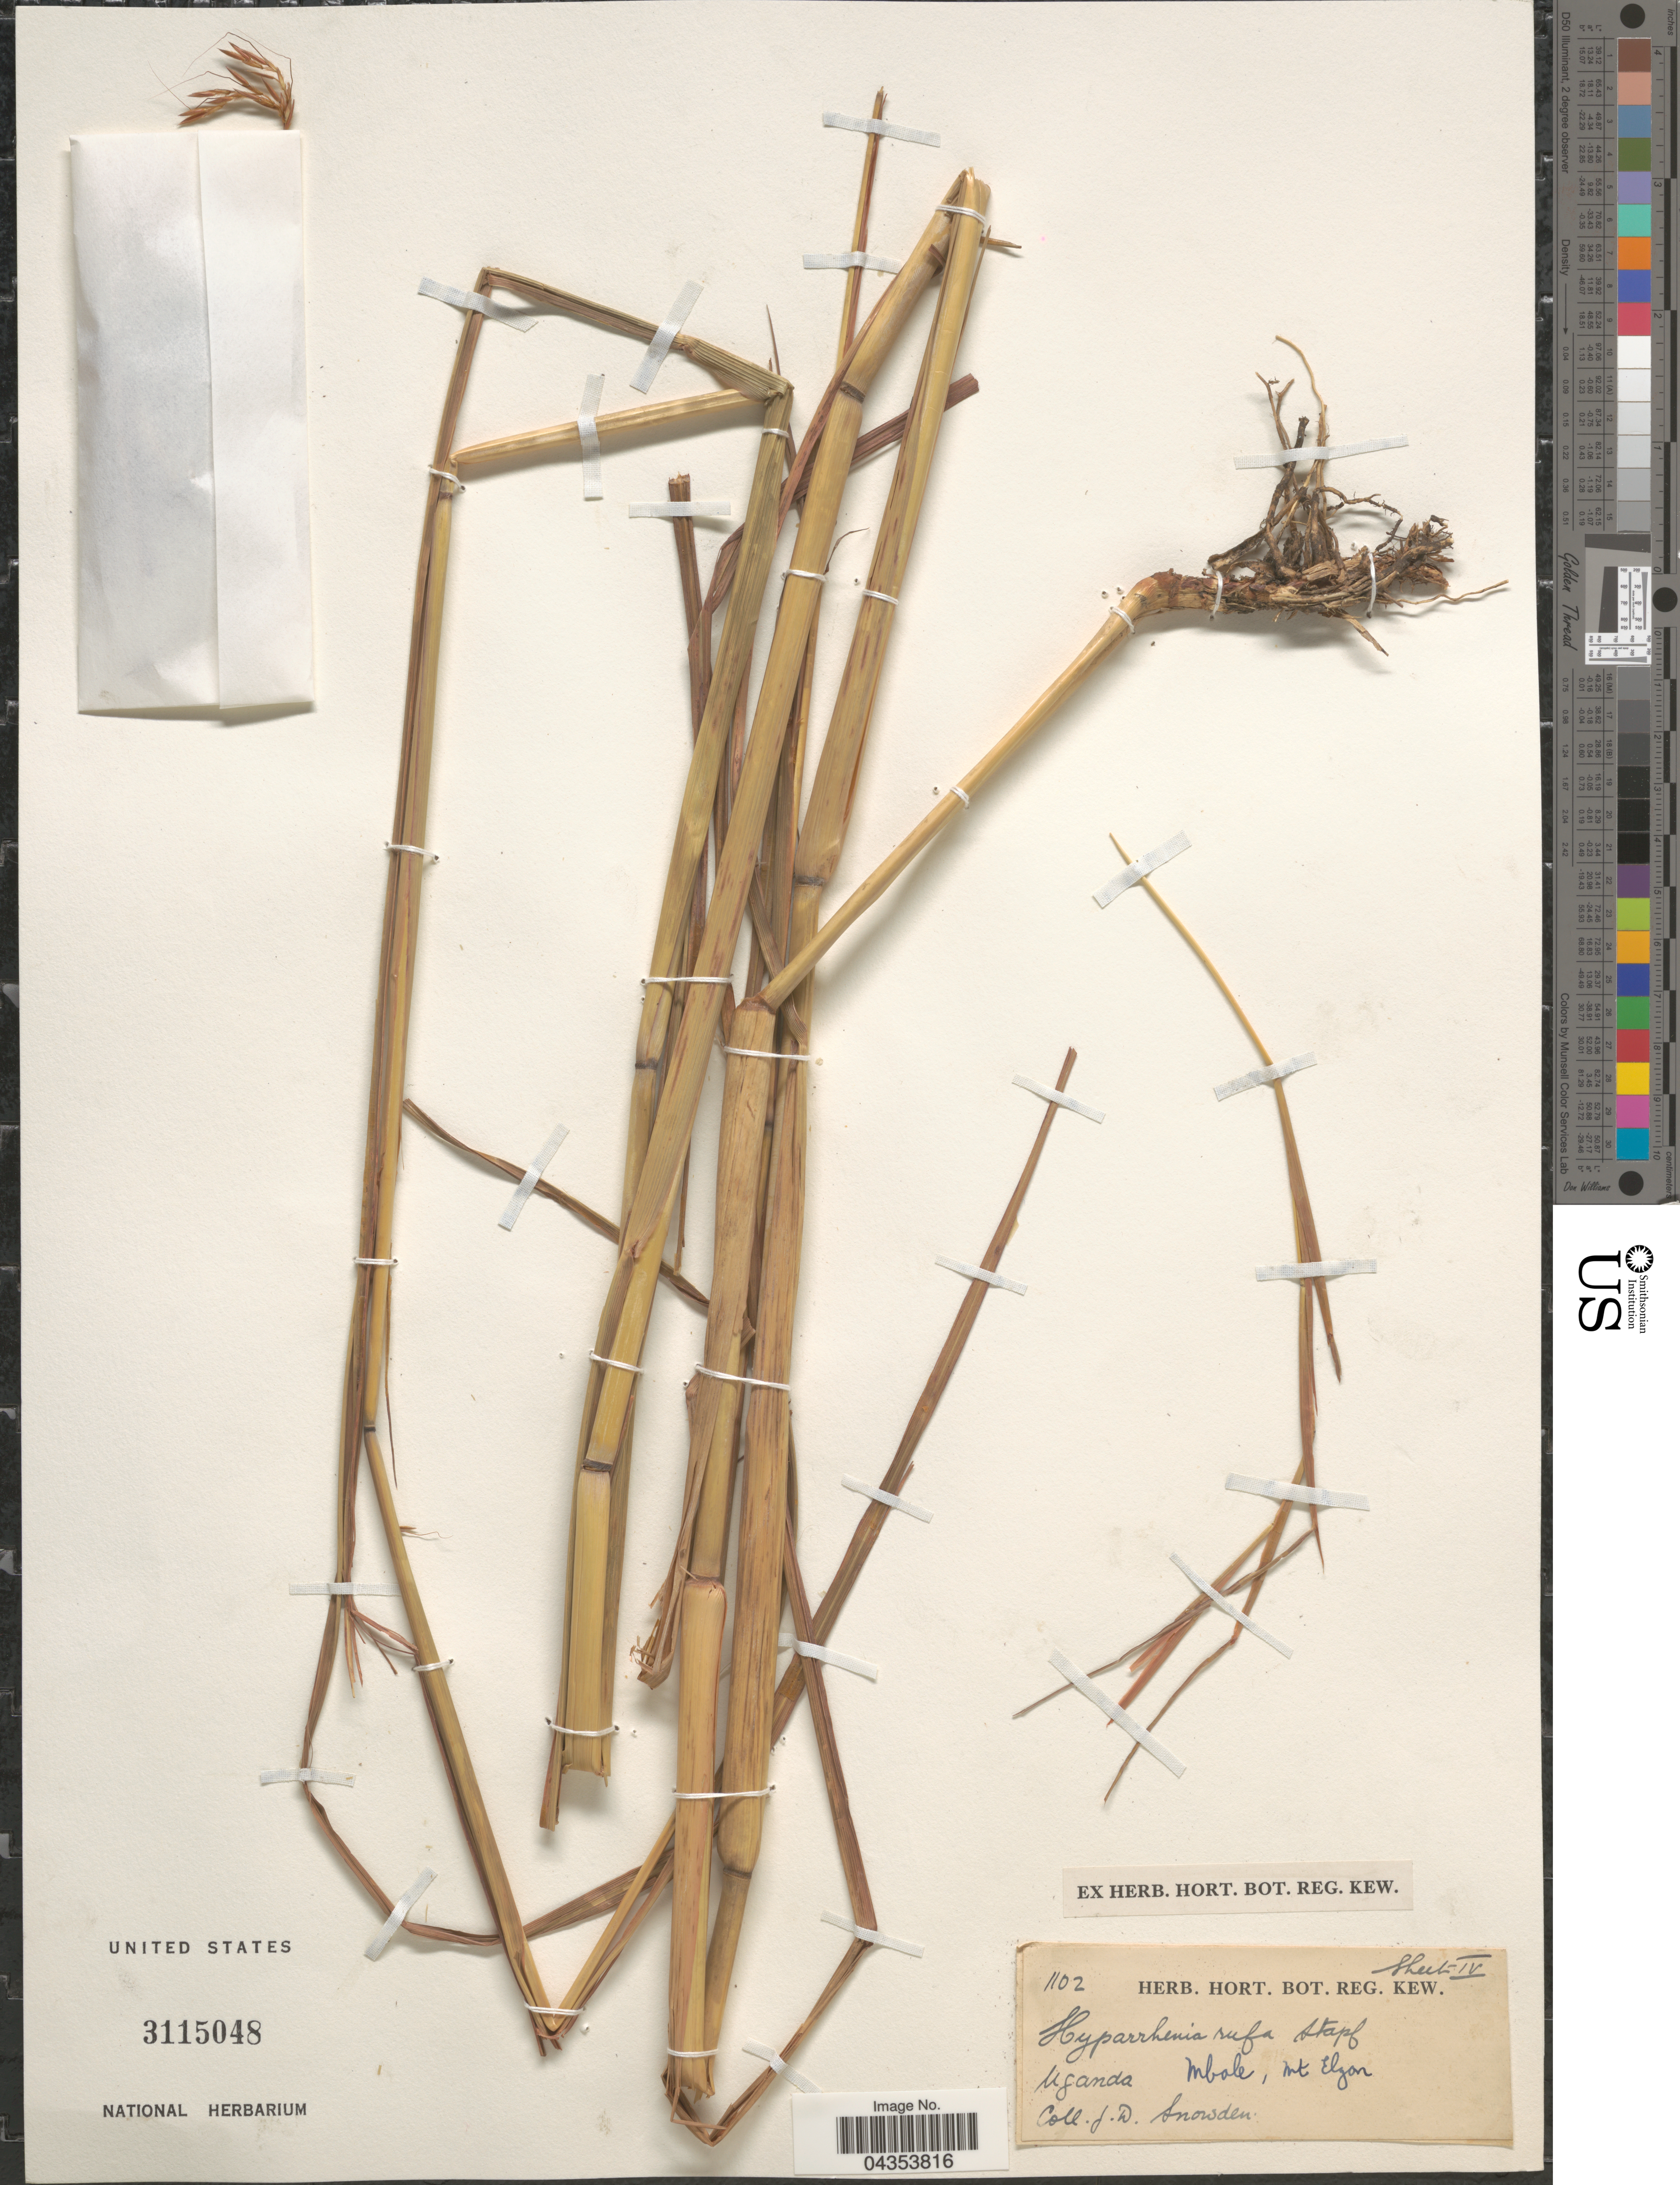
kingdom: Plantae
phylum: Tracheophyta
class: Liliopsida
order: Poales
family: Poaceae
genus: Hyparrhenia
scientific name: Hyparrhenia rufa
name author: (Nees) Stapf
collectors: J. Snowden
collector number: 1102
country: Uganda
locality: Mbale, Mt Elgon.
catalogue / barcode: US 3115048